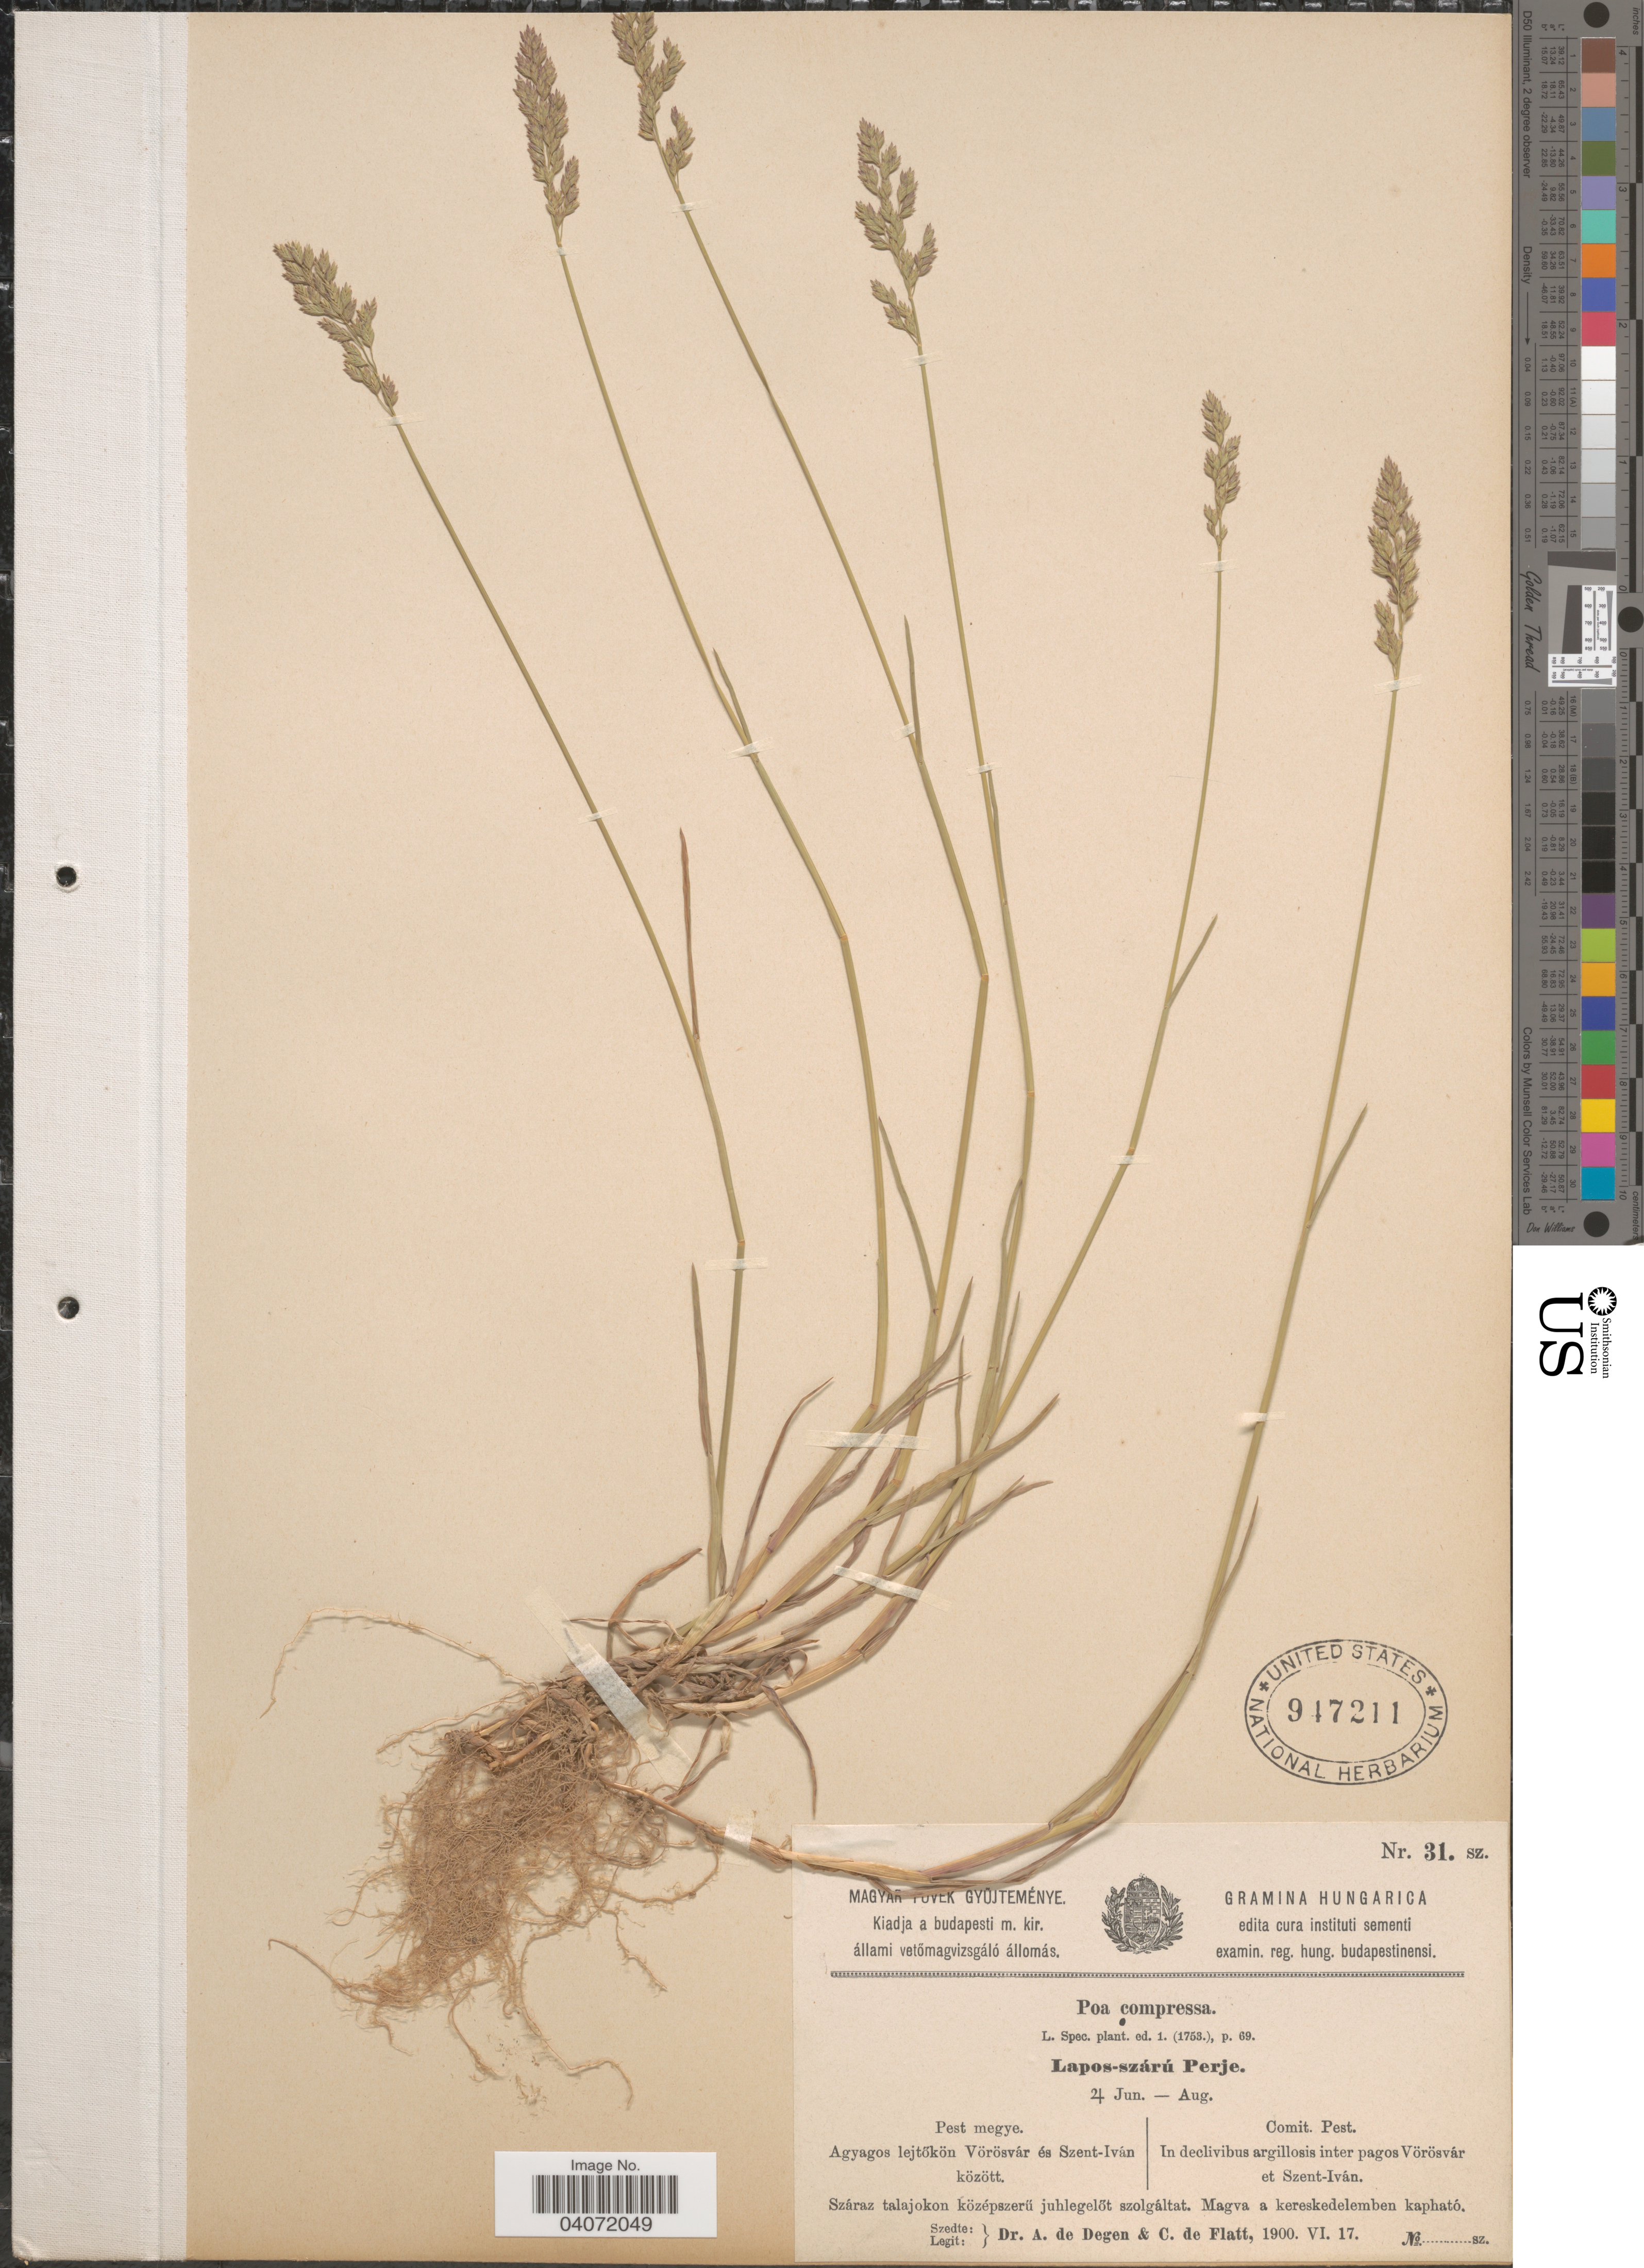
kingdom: Plantae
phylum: Tracheophyta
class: Liliopsida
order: Poales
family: Poaceae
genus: Poa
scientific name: Poa compressa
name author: L.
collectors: A. Degen & C. de Flatt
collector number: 31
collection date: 1900-06-17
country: Hungary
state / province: Pest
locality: Comit. Pest. In declivibus argillosis inter pagos Vörösvár et Szent-Iván.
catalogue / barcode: US 947211